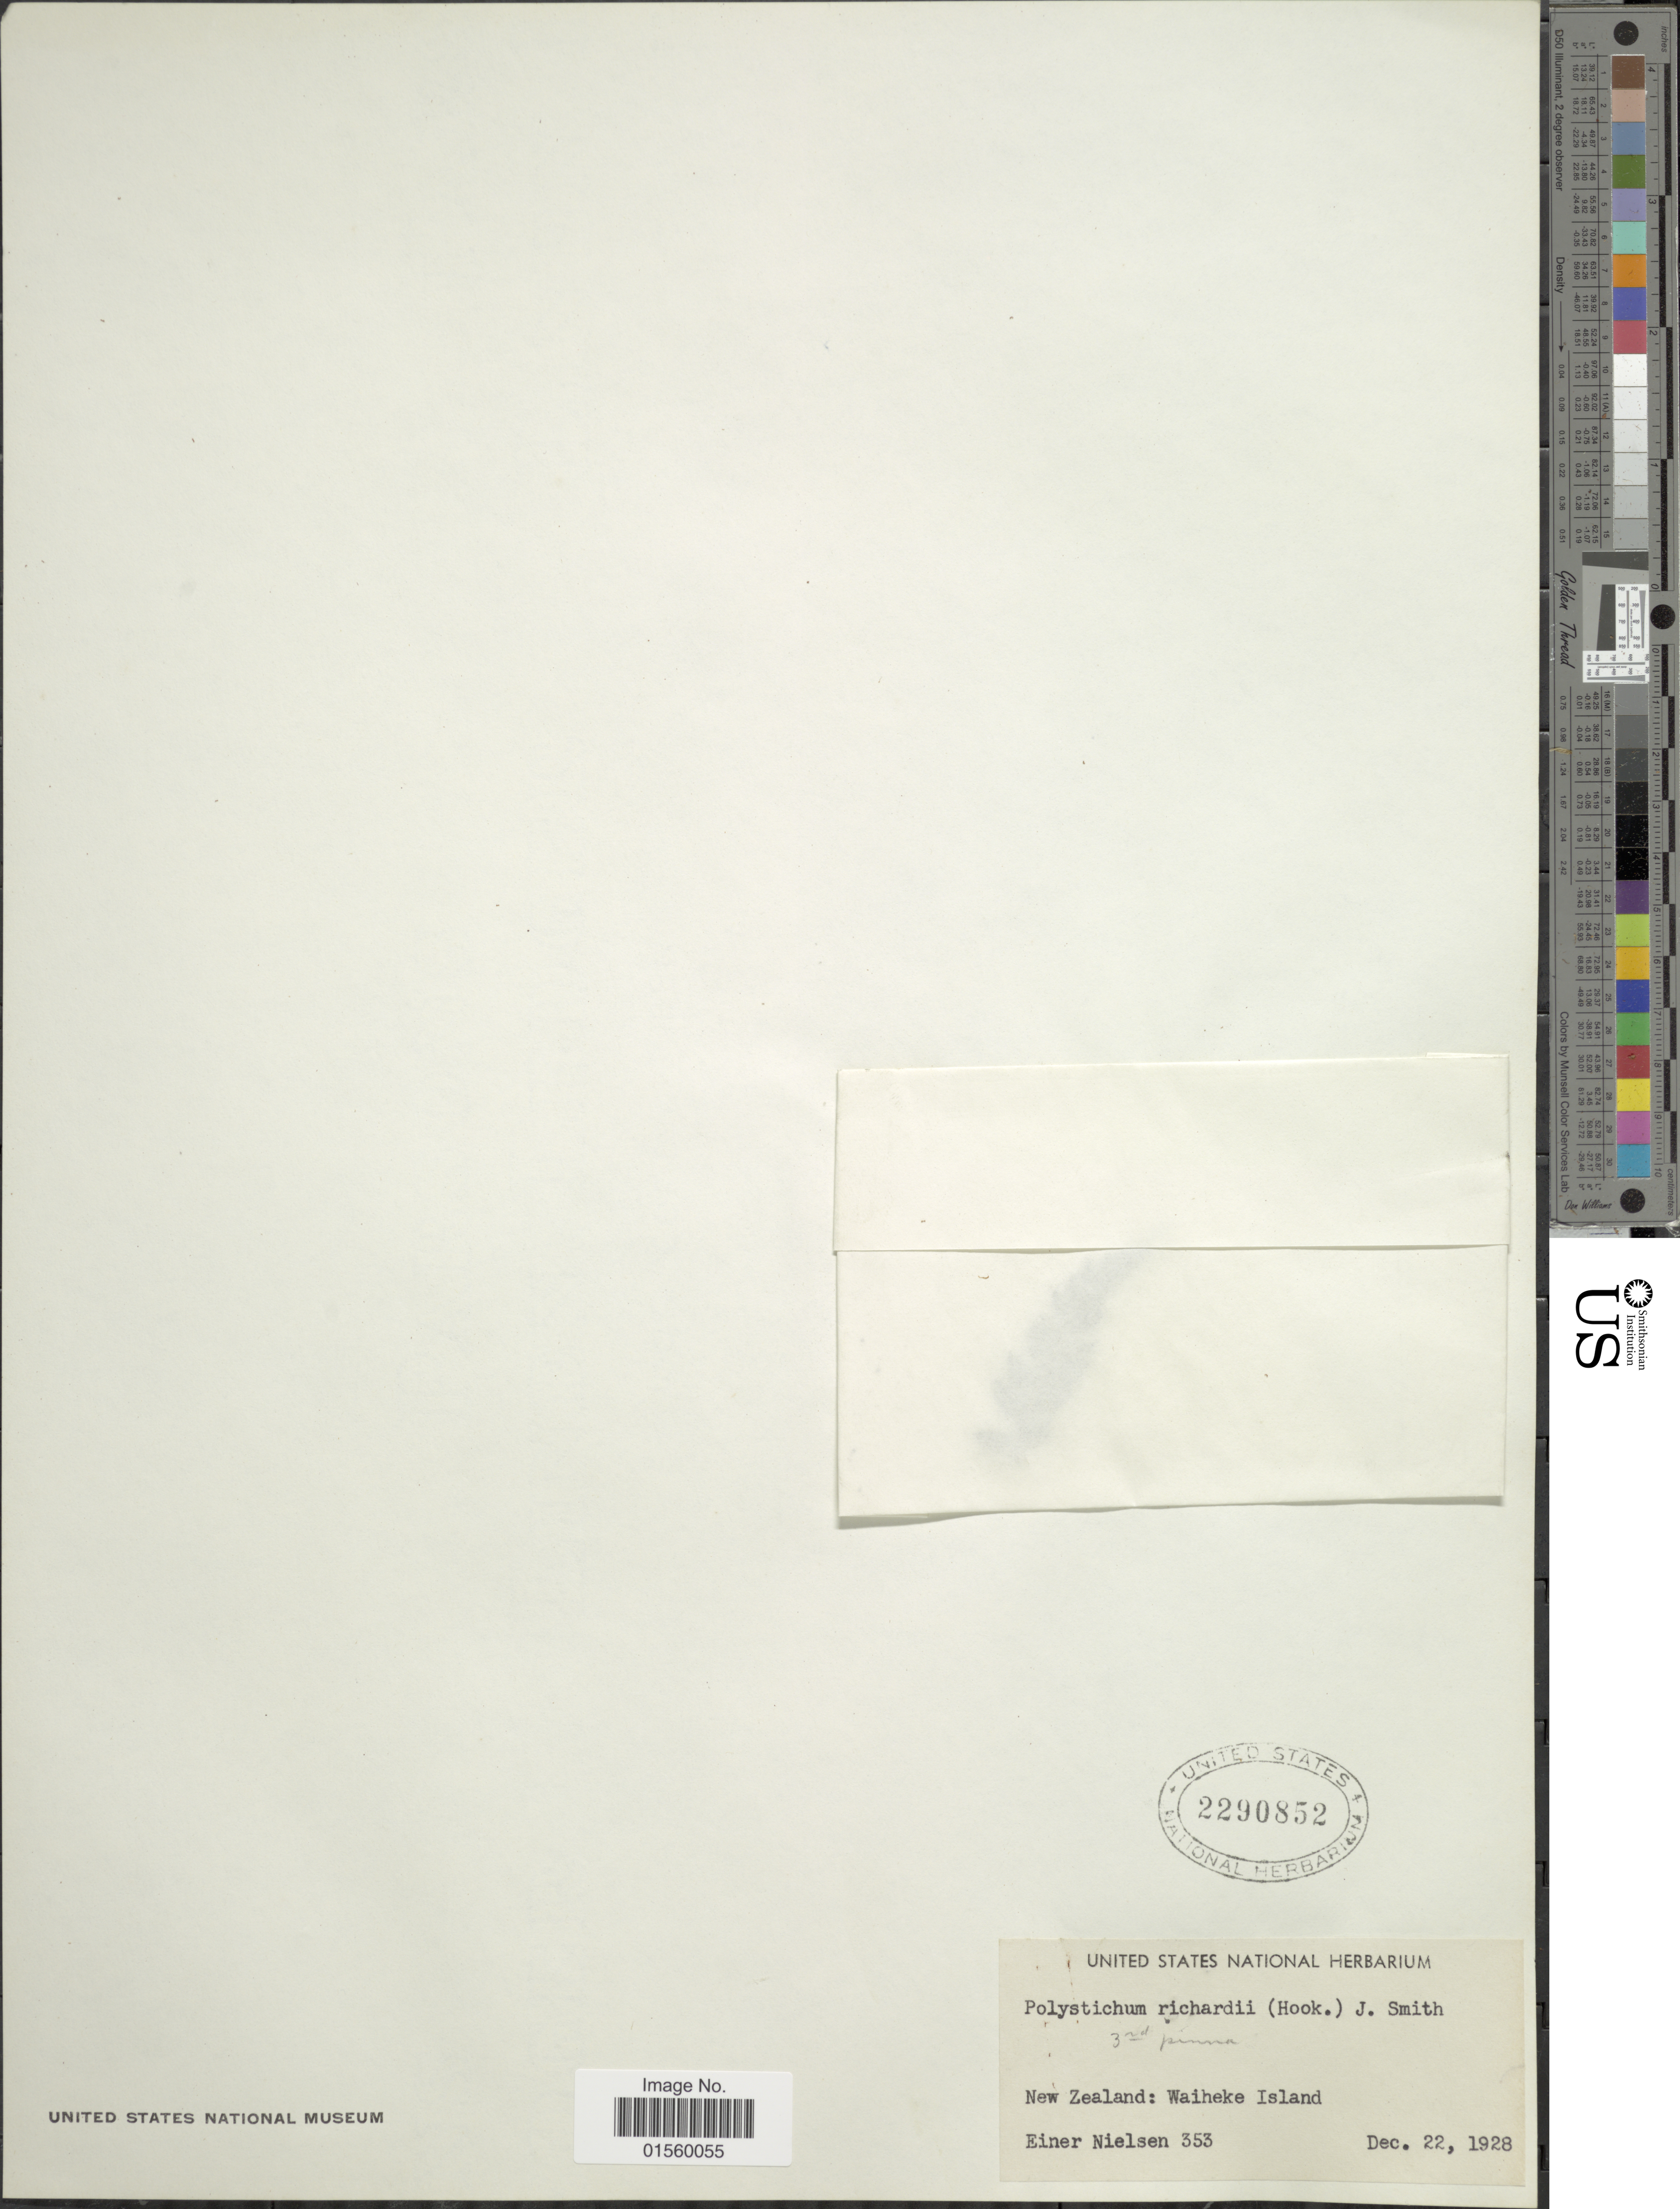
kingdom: Plantae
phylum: Tracheophyta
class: Polypodiopsida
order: Polypodiales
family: Dryopteridaceae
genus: Polystichum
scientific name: Polystichum richardii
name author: J. Sm.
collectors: E. Nielsen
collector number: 353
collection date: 1928-12-22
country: New Zealand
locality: Ew Zealand: Waiheke Island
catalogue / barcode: US 2290852